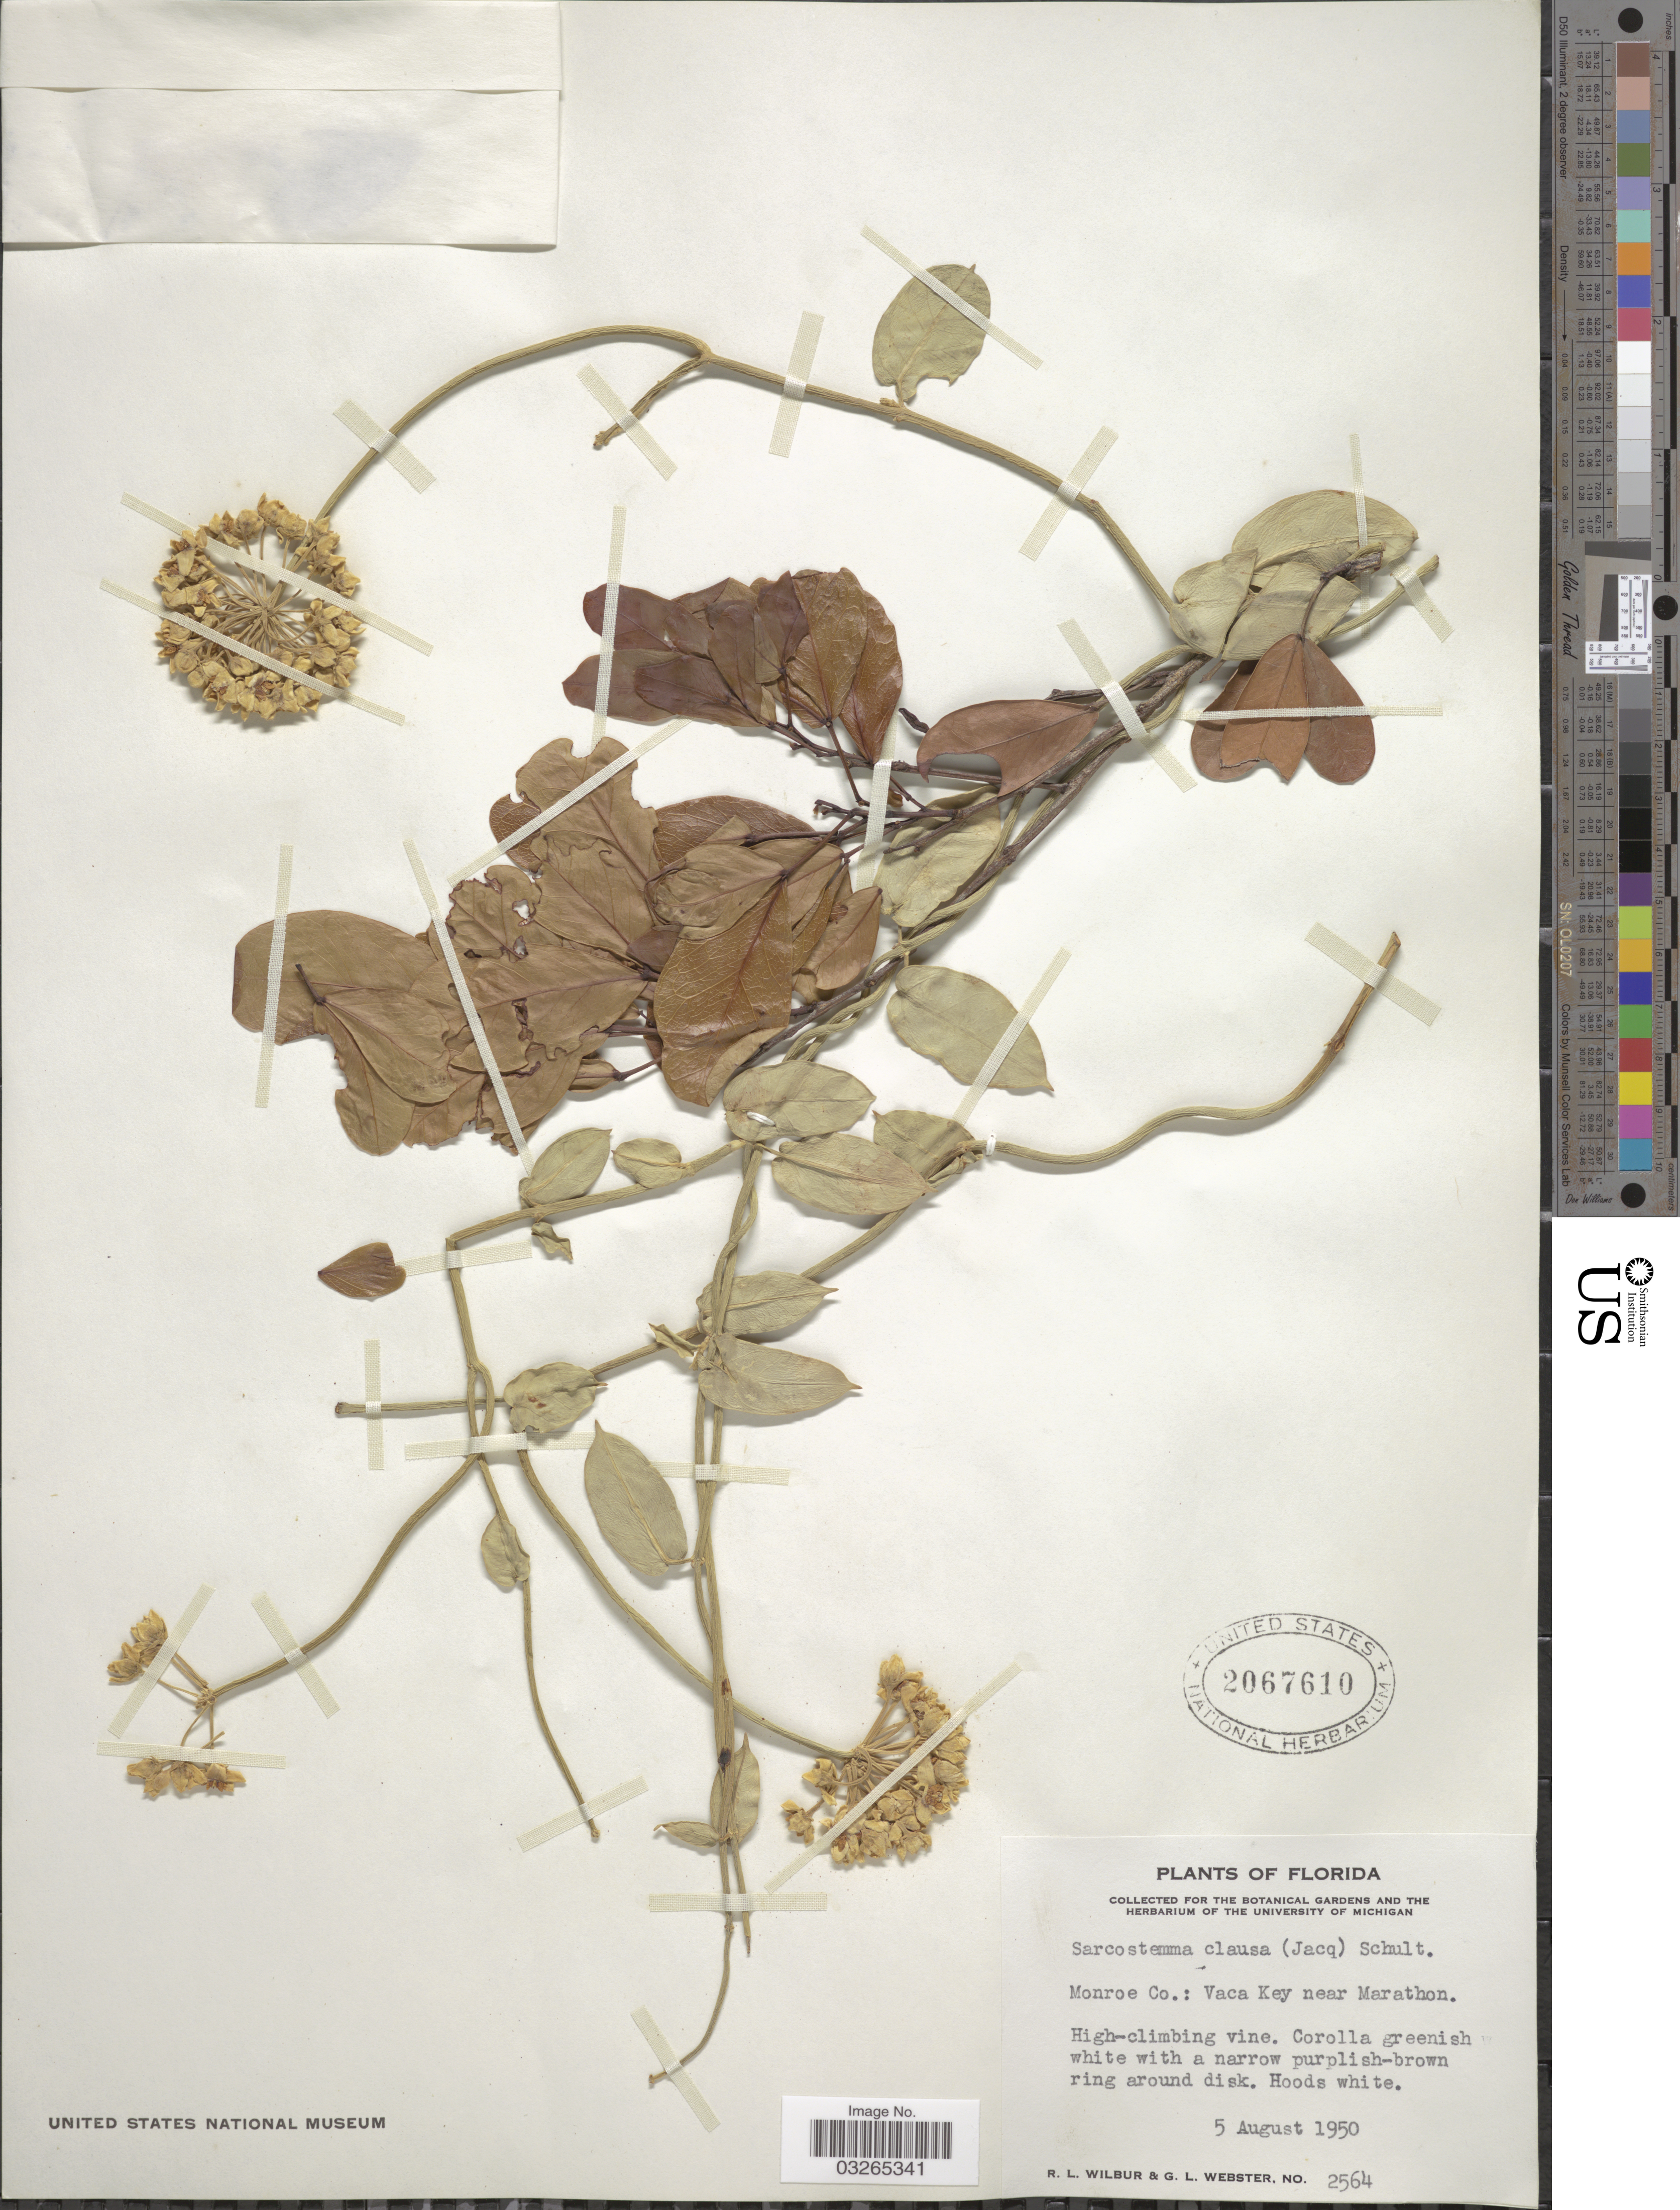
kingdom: Plantae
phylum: Tracheophyta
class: Magnoliopsida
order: Gentianales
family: Apocynaceae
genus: Sarcostemma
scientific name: Sarcostemma clausum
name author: (Jacq.) Schult.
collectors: R. L. Wilbur & G. L. Webster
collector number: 2564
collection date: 1950-08-05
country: United States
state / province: Florida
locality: Monroe Co.: Vaca Key near Marathon.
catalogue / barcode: US 2067610